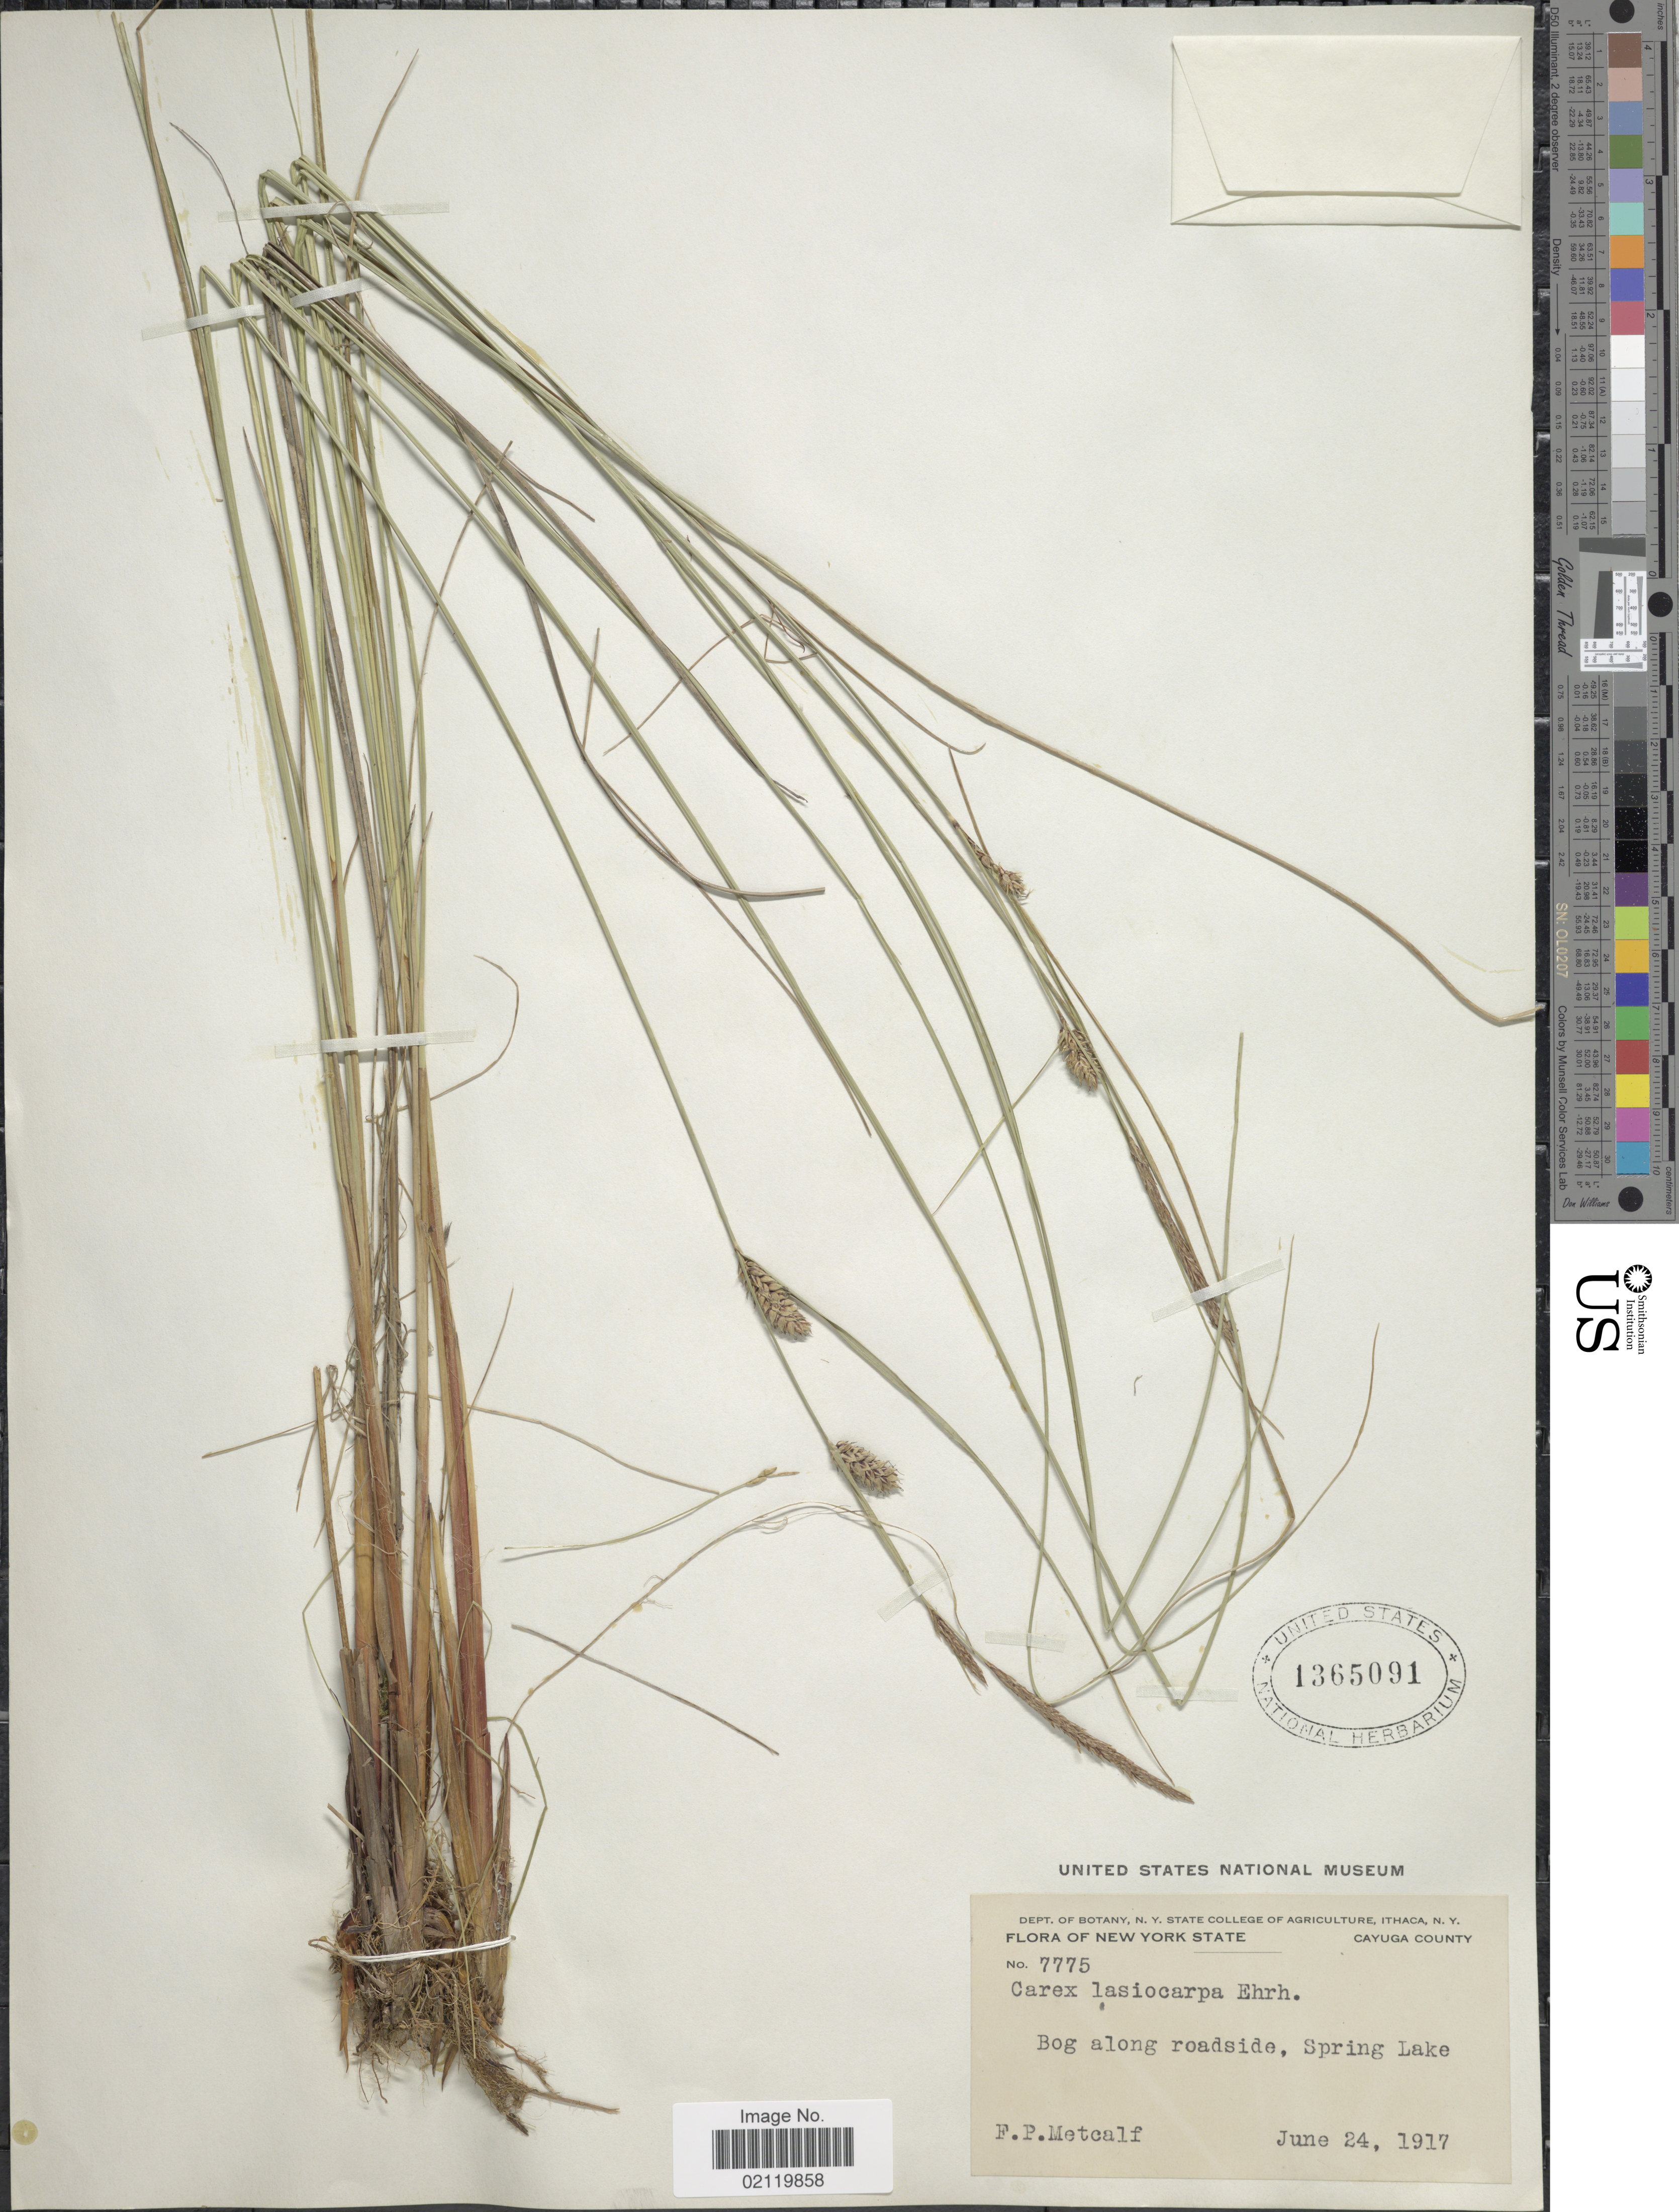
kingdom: Plantae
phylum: Tracheophyta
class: Liliopsida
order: Poales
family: Cyperaceae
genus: Carex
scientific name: Carex lasiocarpa var. americana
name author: Fernald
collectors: F. Metcalf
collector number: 7775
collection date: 1917-06-24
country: United States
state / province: New York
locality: Cayuga County. Bog along roadside, Spring Lake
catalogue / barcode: US 1365091